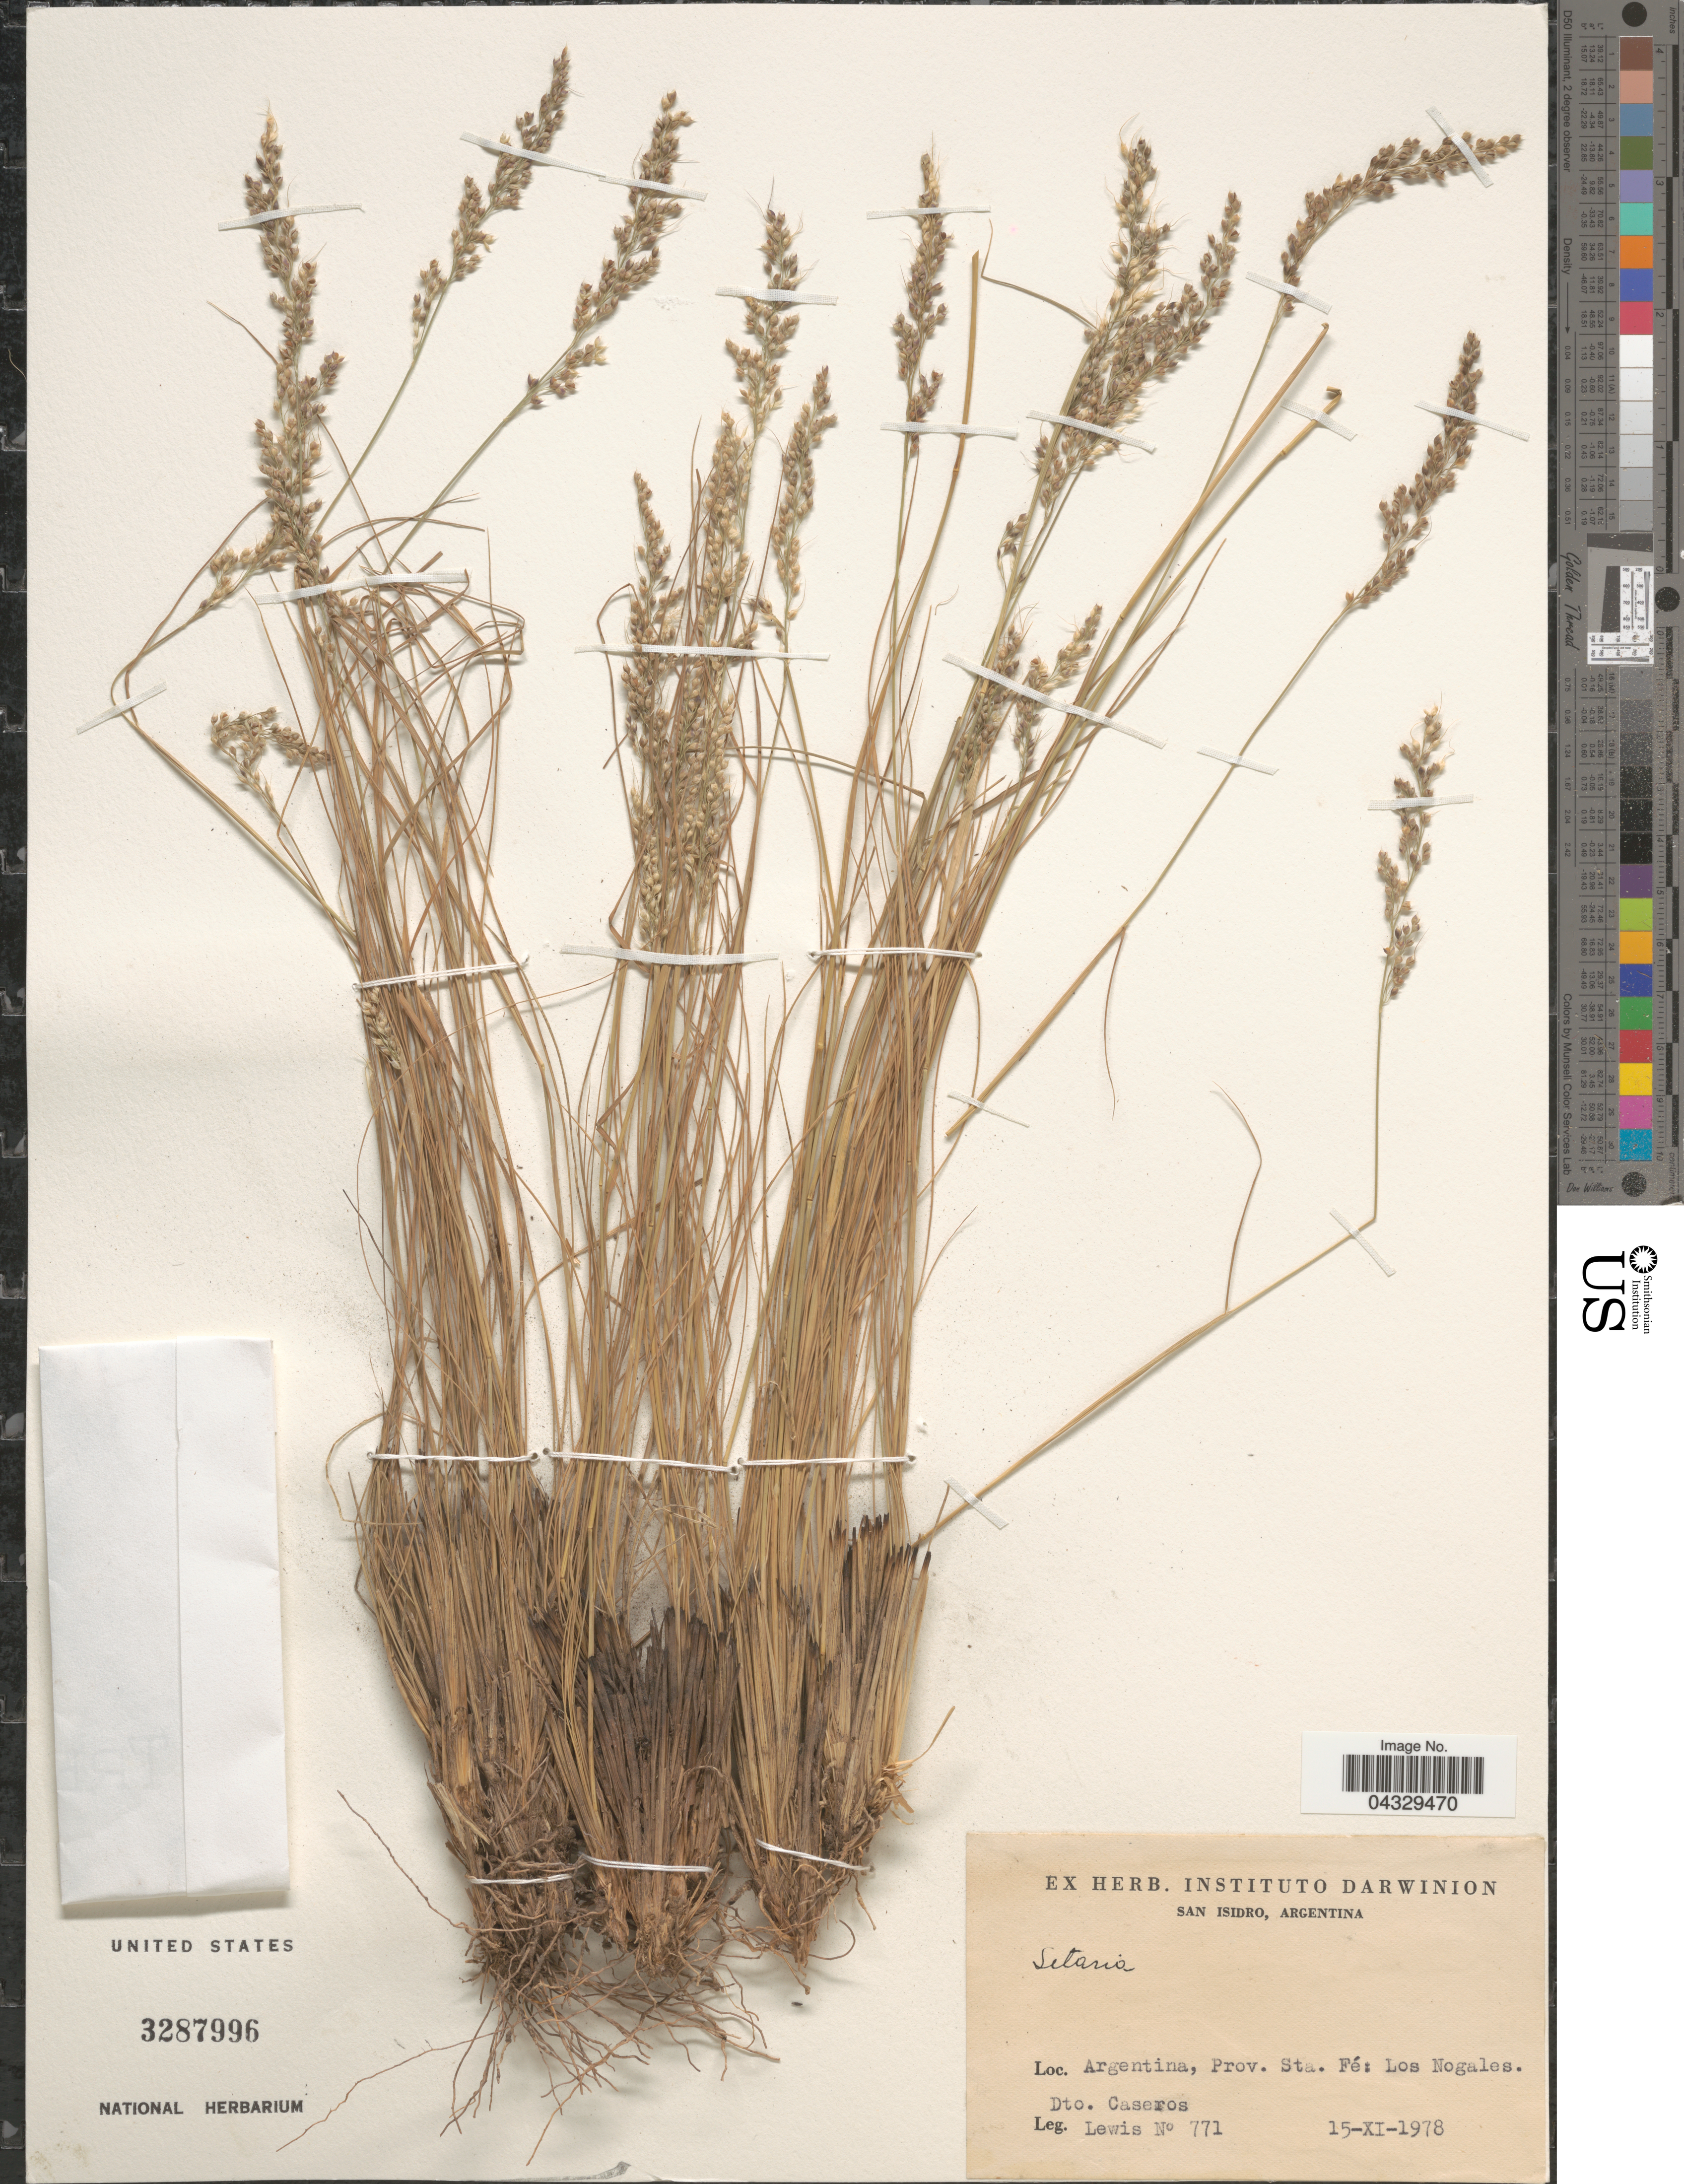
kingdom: Plantae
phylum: Tracheophyta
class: Liliopsida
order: Poales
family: Poaceae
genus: Setaria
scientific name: Setaria sp.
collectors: -- Lewis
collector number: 771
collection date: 1978-11-15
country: Argentina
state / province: Santa Fe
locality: Prov. Sta. Fé: Los Nogales. Dto. Caseros.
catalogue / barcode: US 3287996